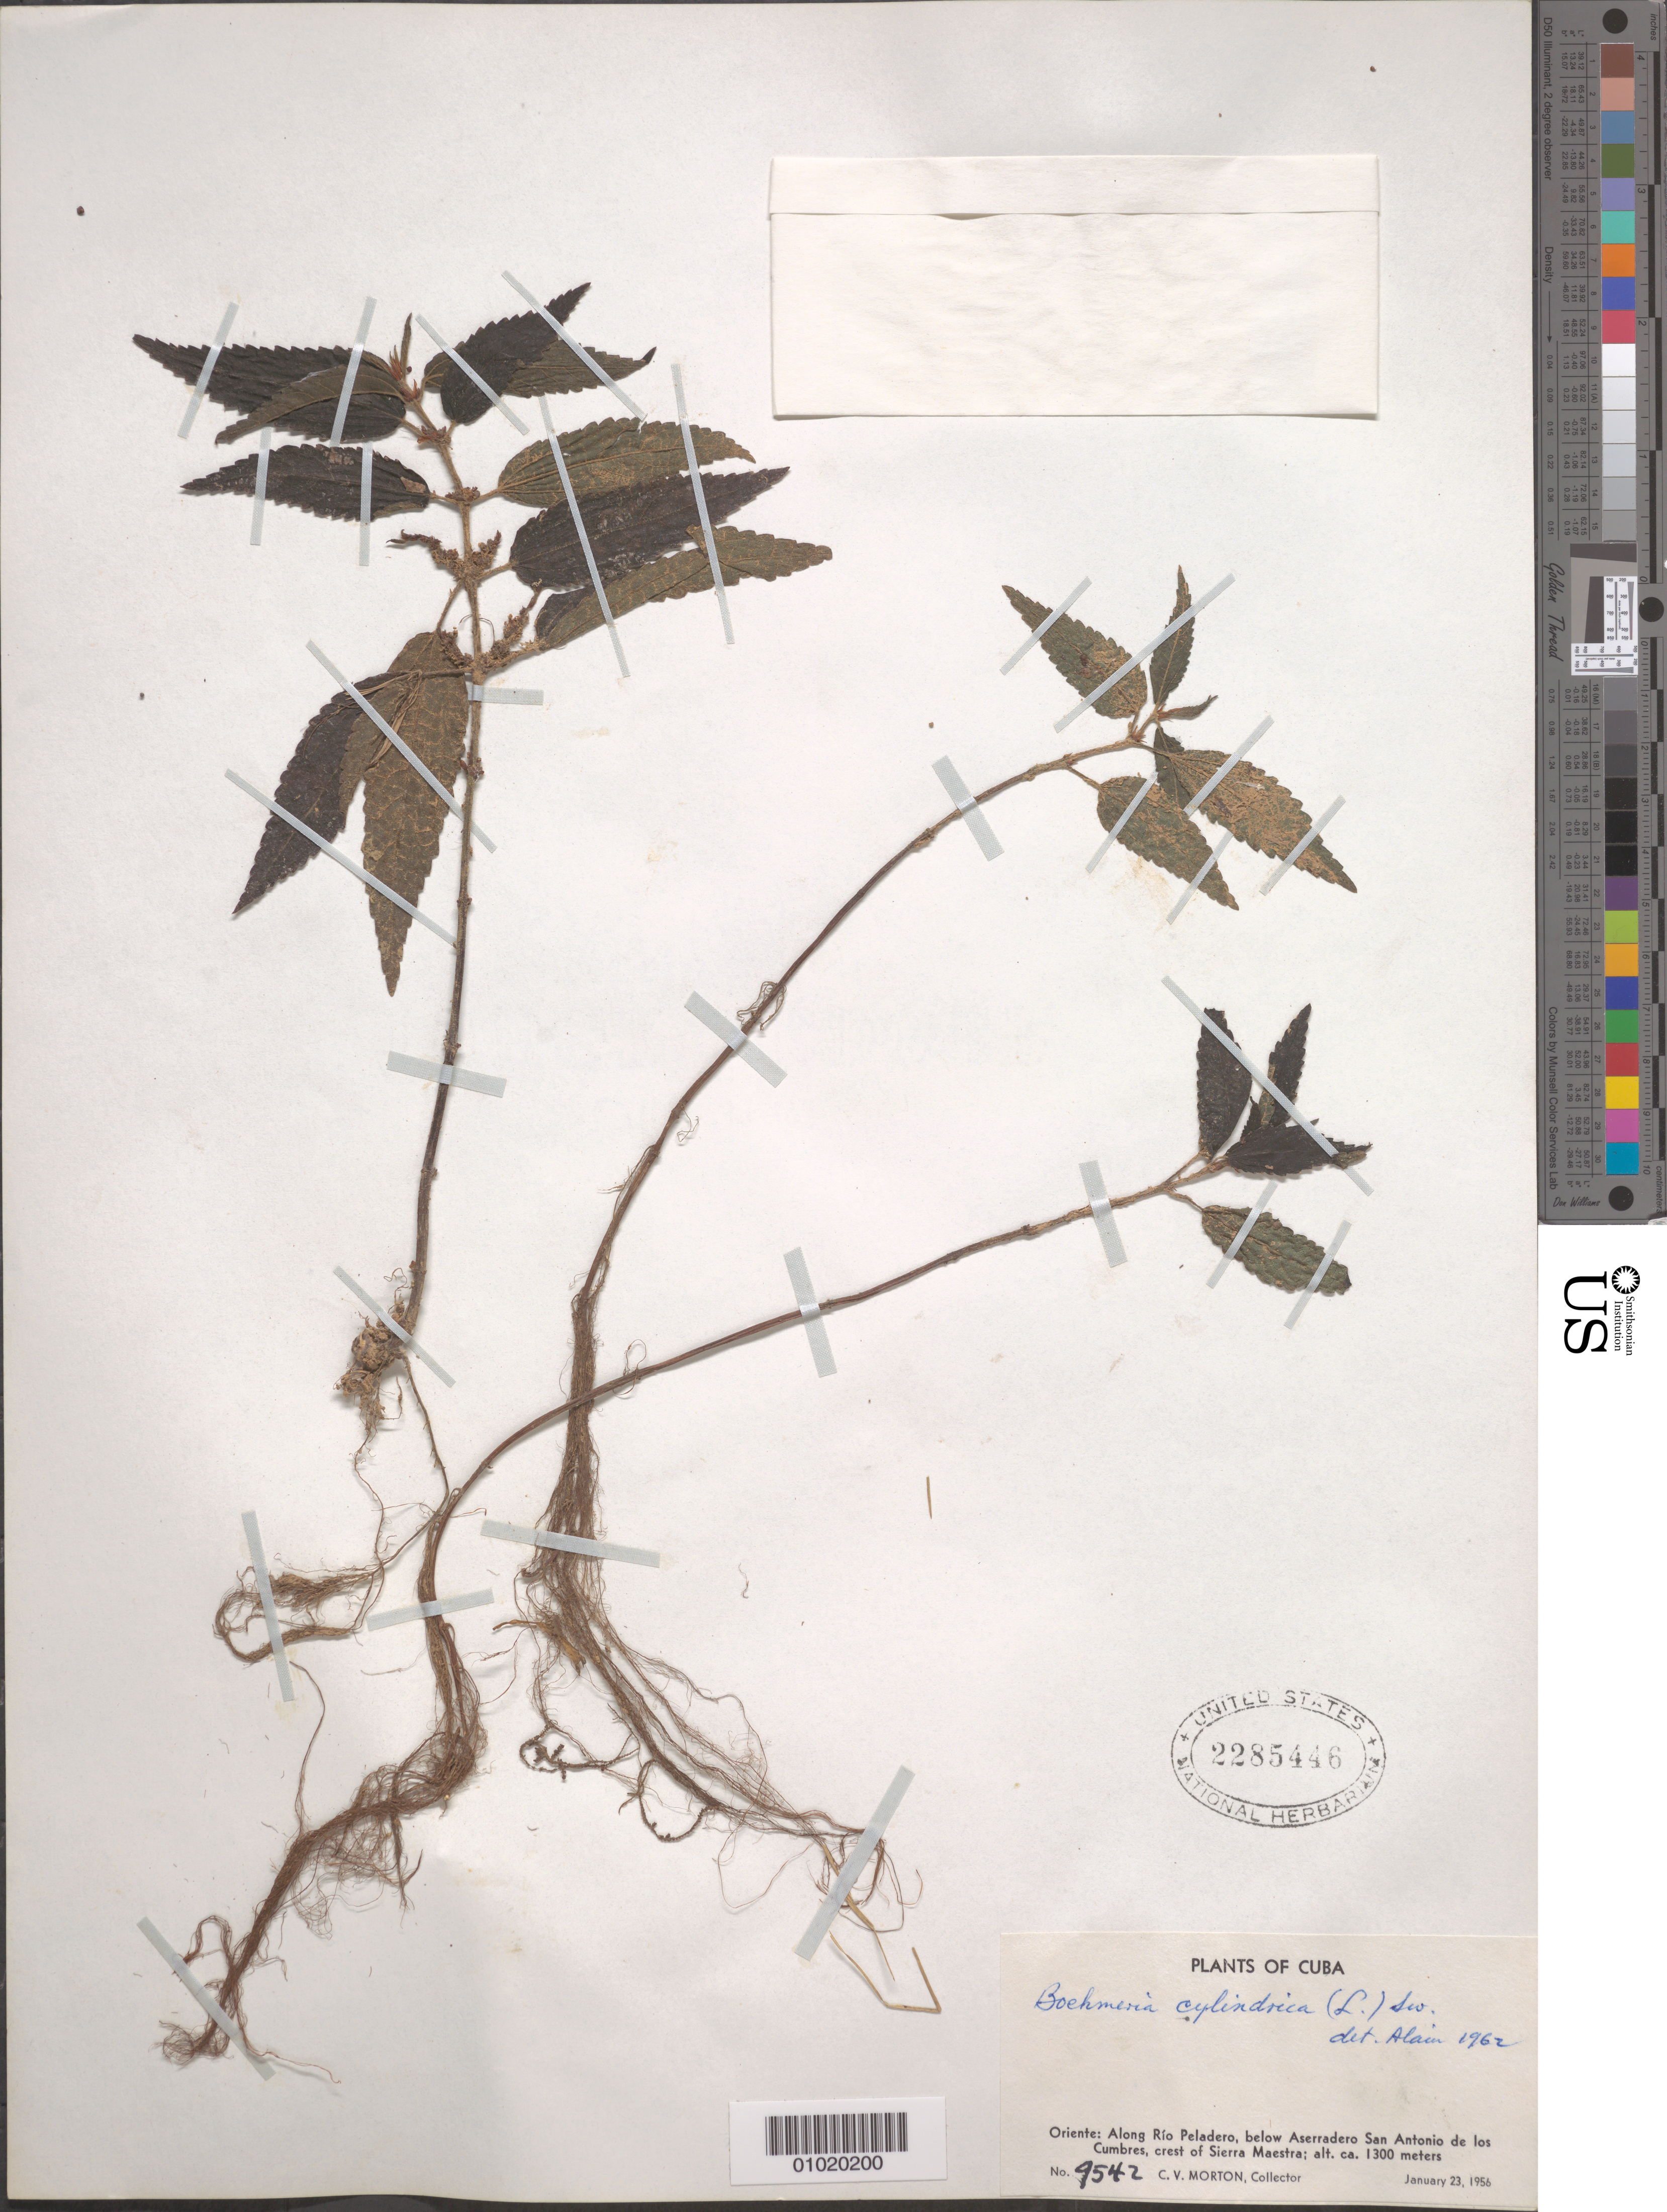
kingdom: Plantae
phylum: Tracheophyta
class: Magnoliopsida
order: Rosales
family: Urticaceae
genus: Boehmeria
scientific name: Boehmeria cylindrica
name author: (L.) Sw.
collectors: C. V. Morton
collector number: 9542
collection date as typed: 23 Jan 1956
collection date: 1956-01-23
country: Cuba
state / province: Granma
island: Cuba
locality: Along Rio Peladero, below Aserradero San Antonio de los Cumbres, crest of Sierra Maestra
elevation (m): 1300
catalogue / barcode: US 2285446